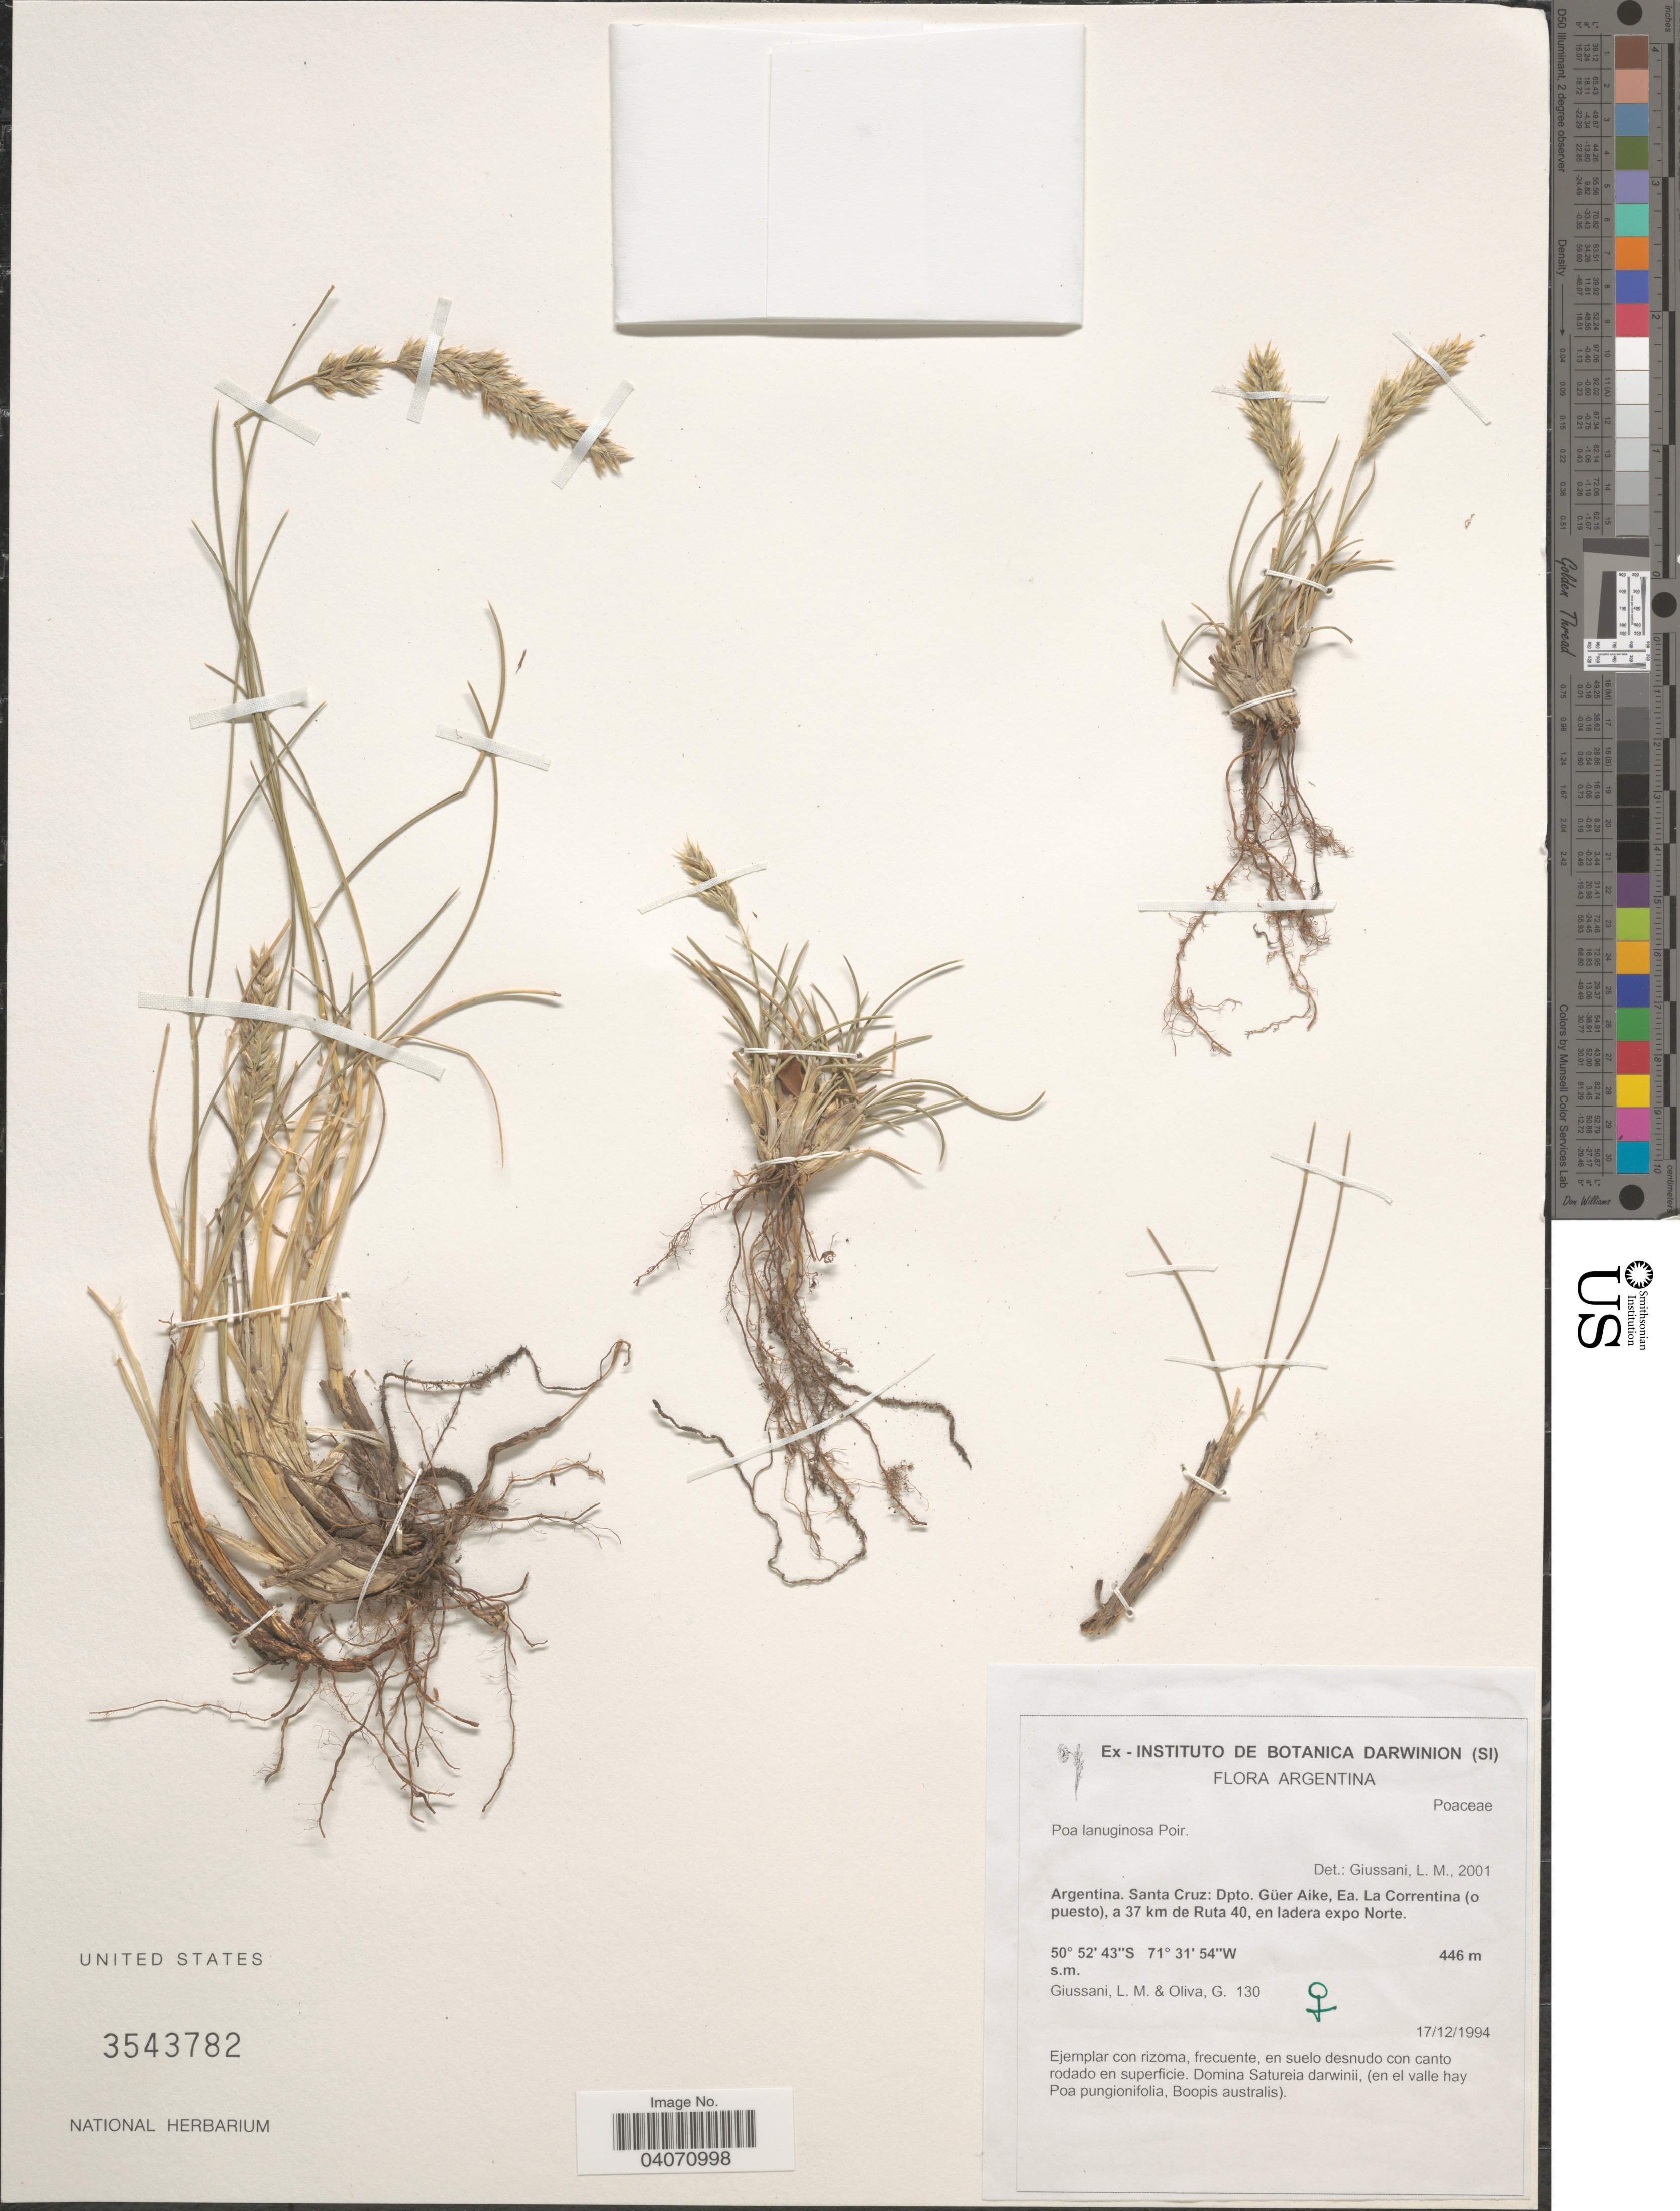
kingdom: Plantae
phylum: Tracheophyta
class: Liliopsida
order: Poales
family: Poaceae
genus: Poa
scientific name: Poa lanuginosa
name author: Poir.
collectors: L. Giussani & G. Oliva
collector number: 130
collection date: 1994-12-17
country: Argentina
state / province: Santa Cruz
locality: Dpto. Güer Aike, Ea. La Correntina (o puesto), a 37 km de Ruta 40, en ladera expo Norte.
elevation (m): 446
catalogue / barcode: US 3543782